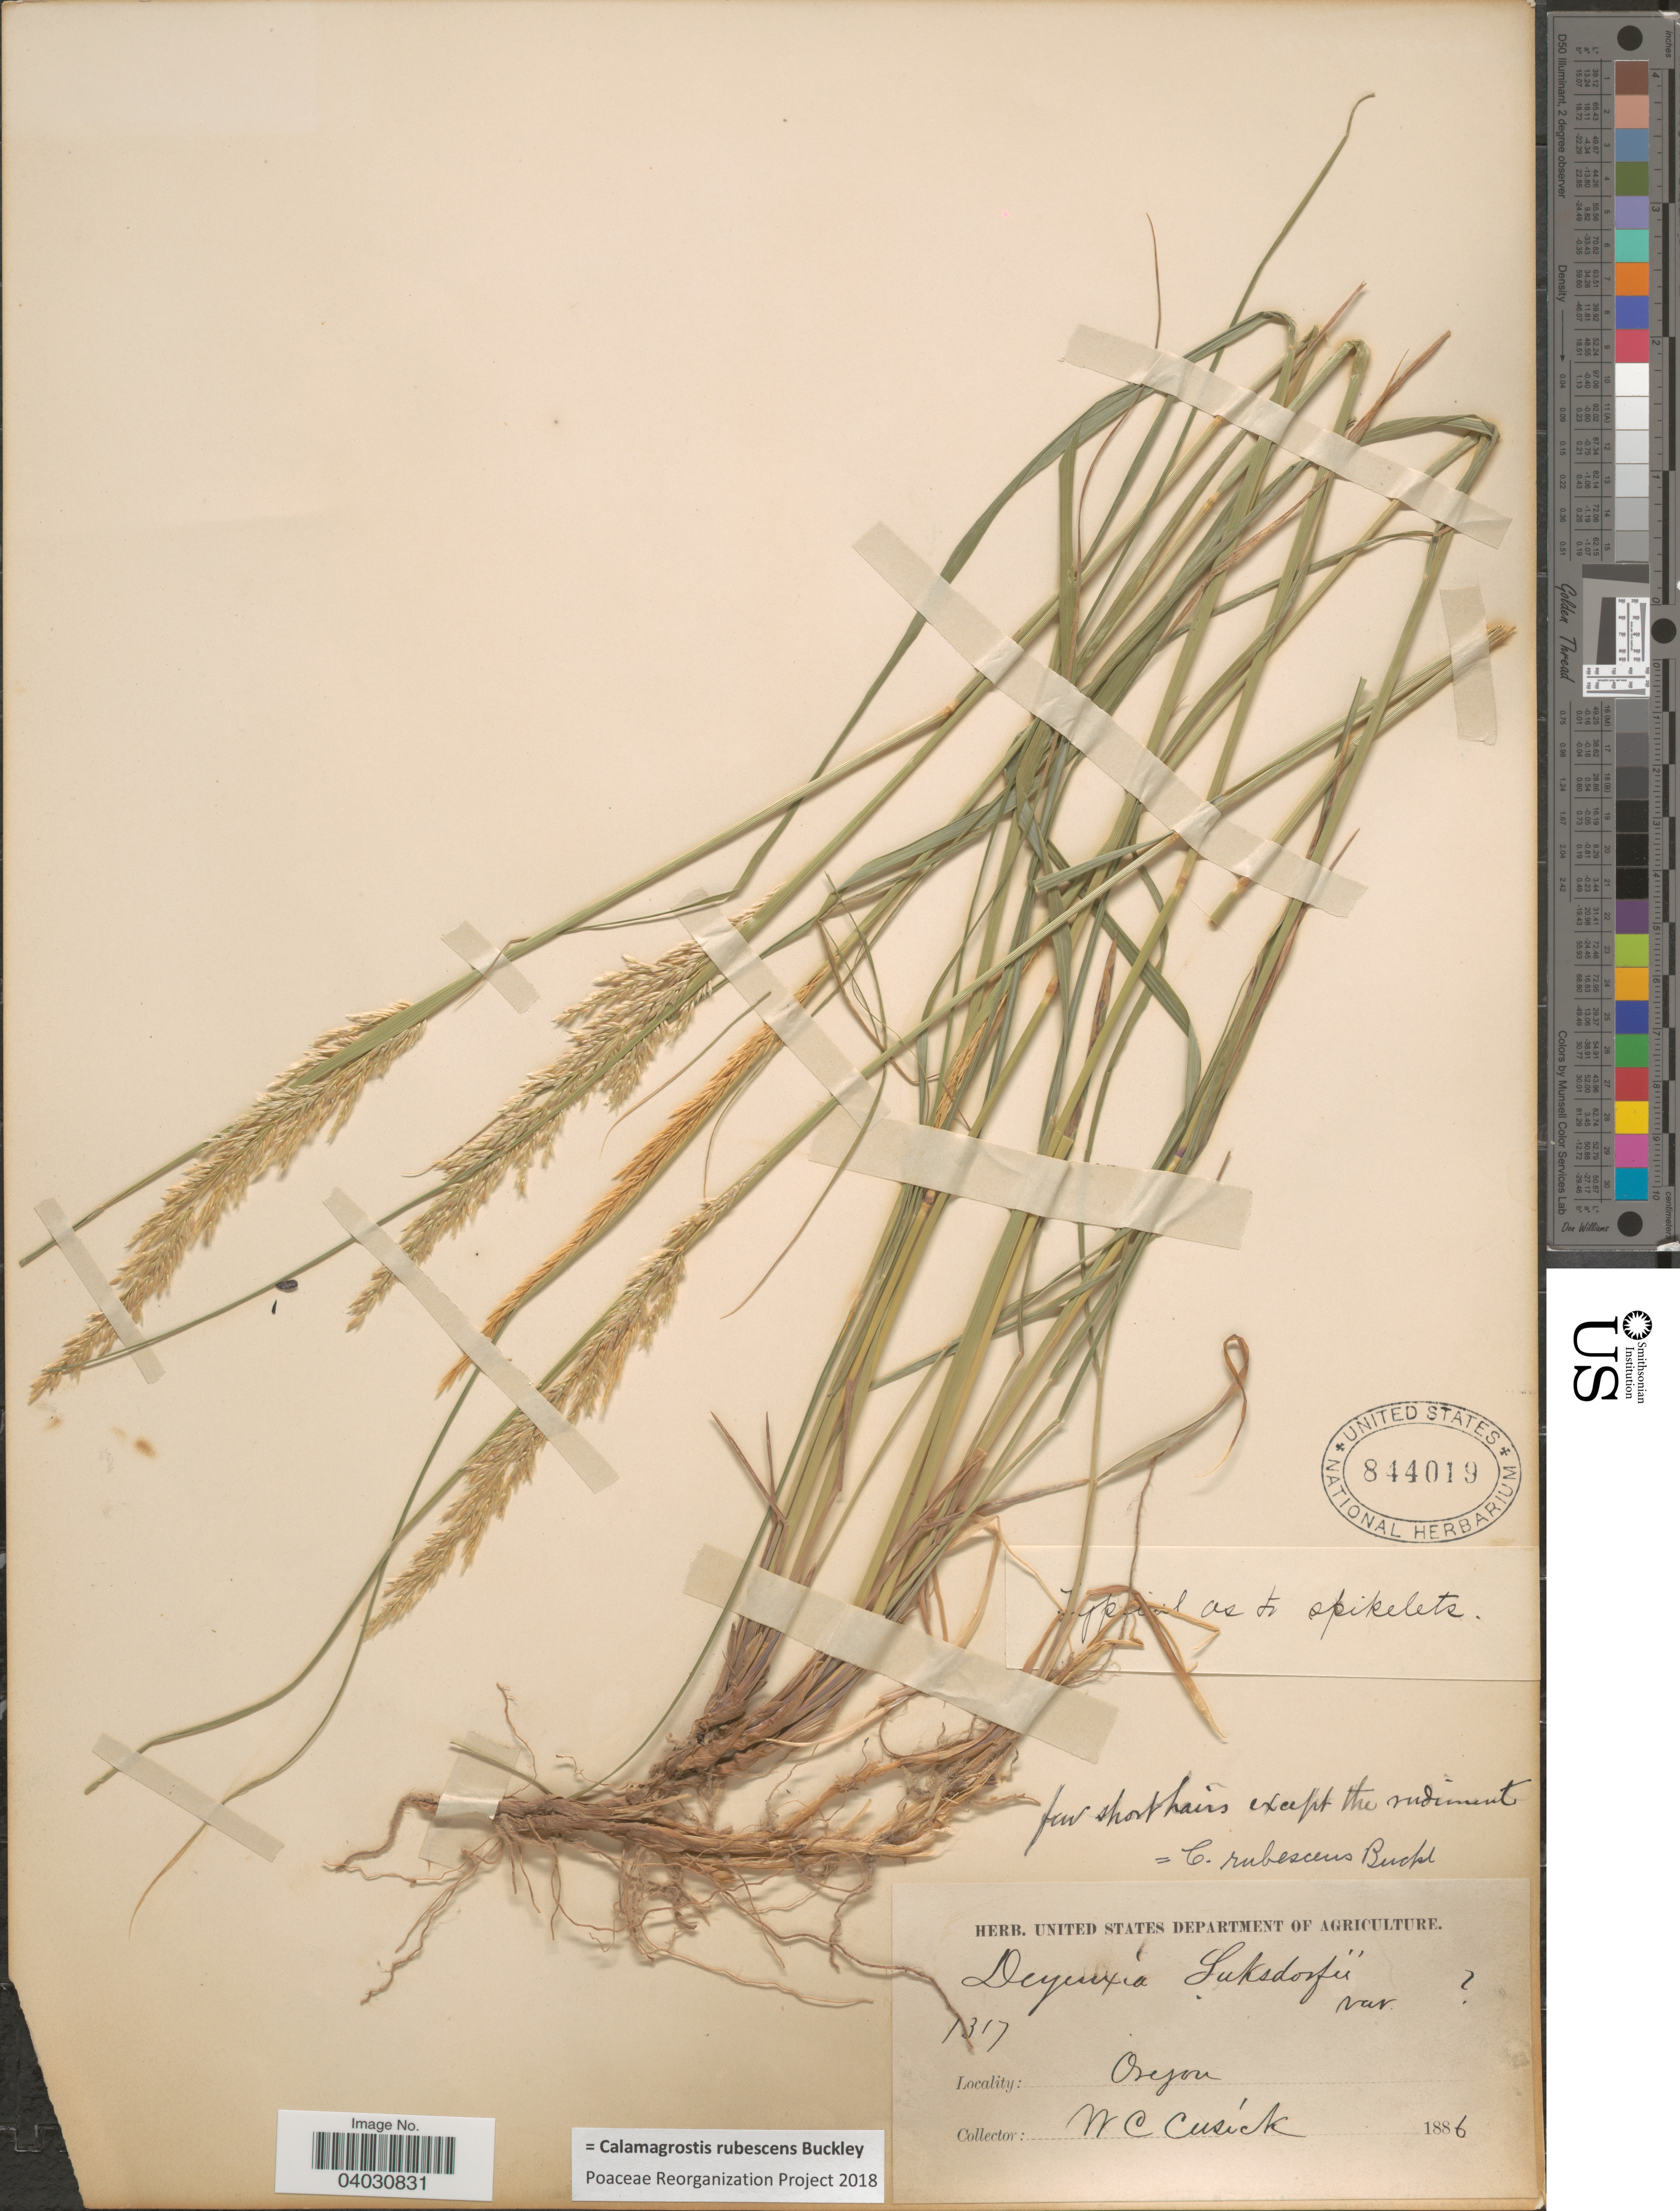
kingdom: Plantae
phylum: Tracheophyta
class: Liliopsida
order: Poales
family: Poaceae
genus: Calamagrostis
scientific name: Calamagrostis rubescens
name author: Buckley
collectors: W. C. Cusick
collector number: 1317*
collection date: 1886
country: United States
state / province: Oregon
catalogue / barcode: US 844019